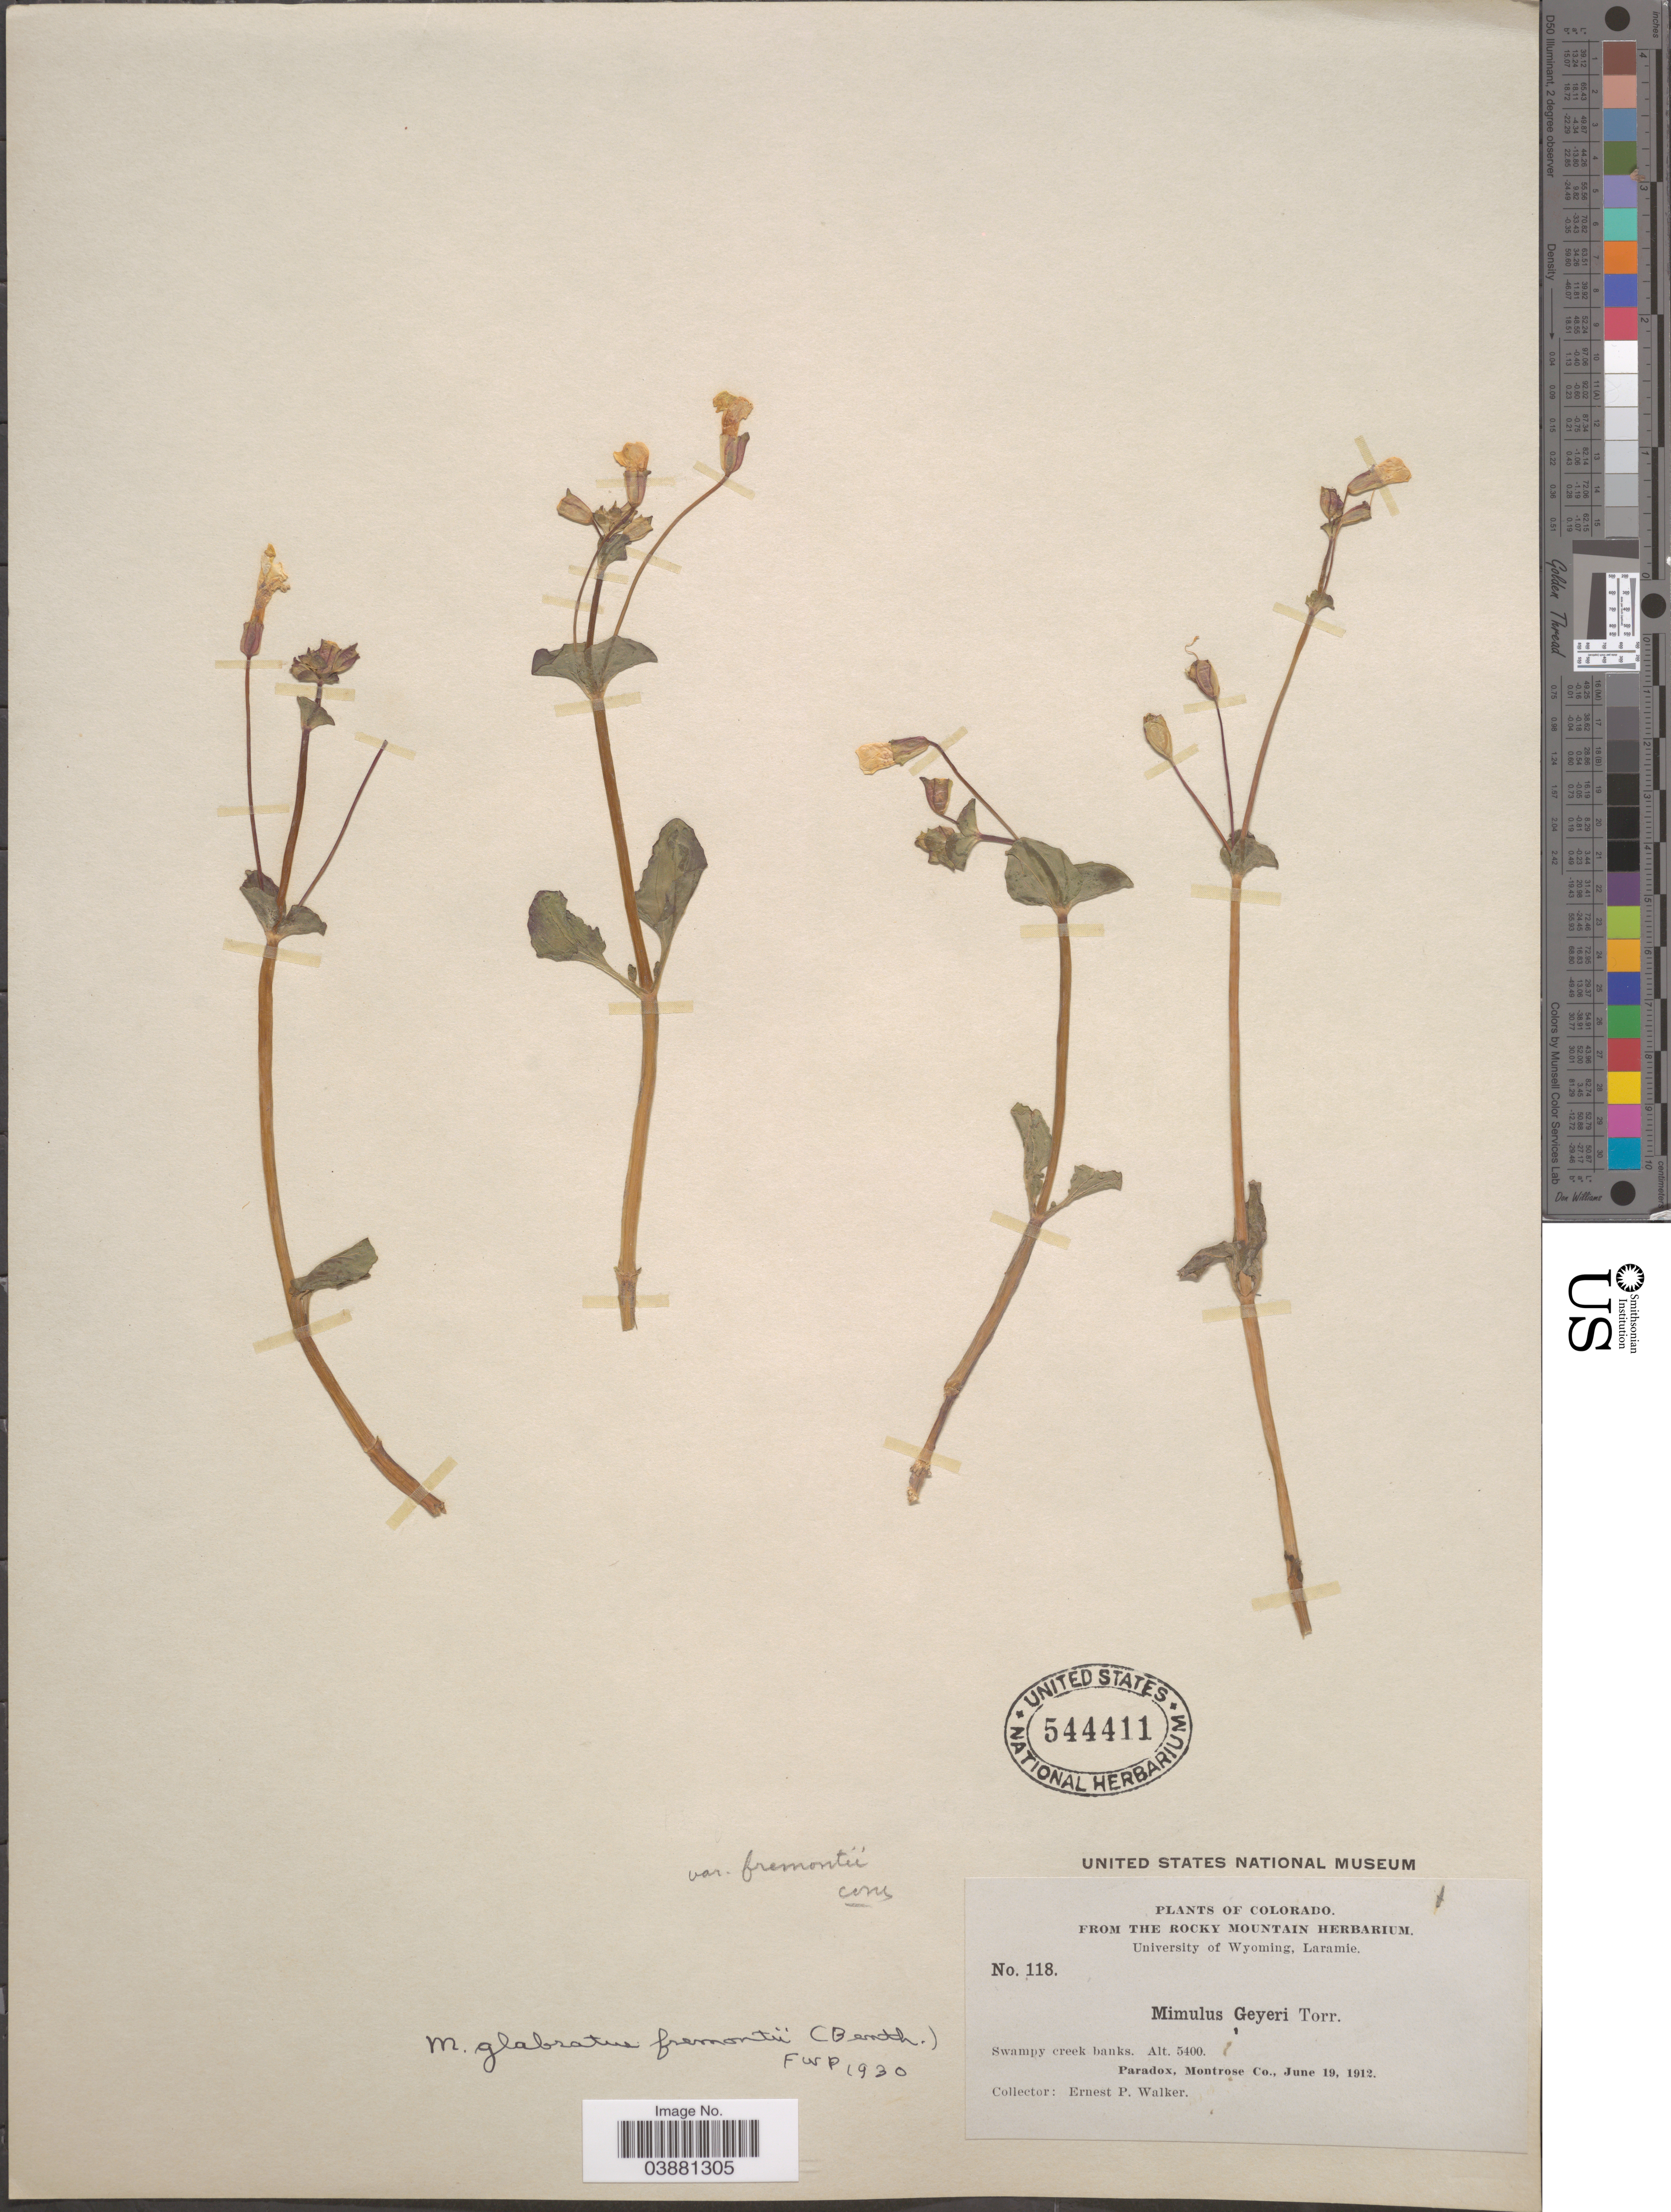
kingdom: Plantae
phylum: Tracheophyta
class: Magnoliopsida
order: Lamiales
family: Phrymaceae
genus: Mimulus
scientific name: Mimulus glabratus var. fremontii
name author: Kunth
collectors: E. P. Walker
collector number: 118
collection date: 1912-06-19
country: United States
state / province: Colorado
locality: Swampy creek banks. Paradox, Montrose Co.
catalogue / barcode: US 544411